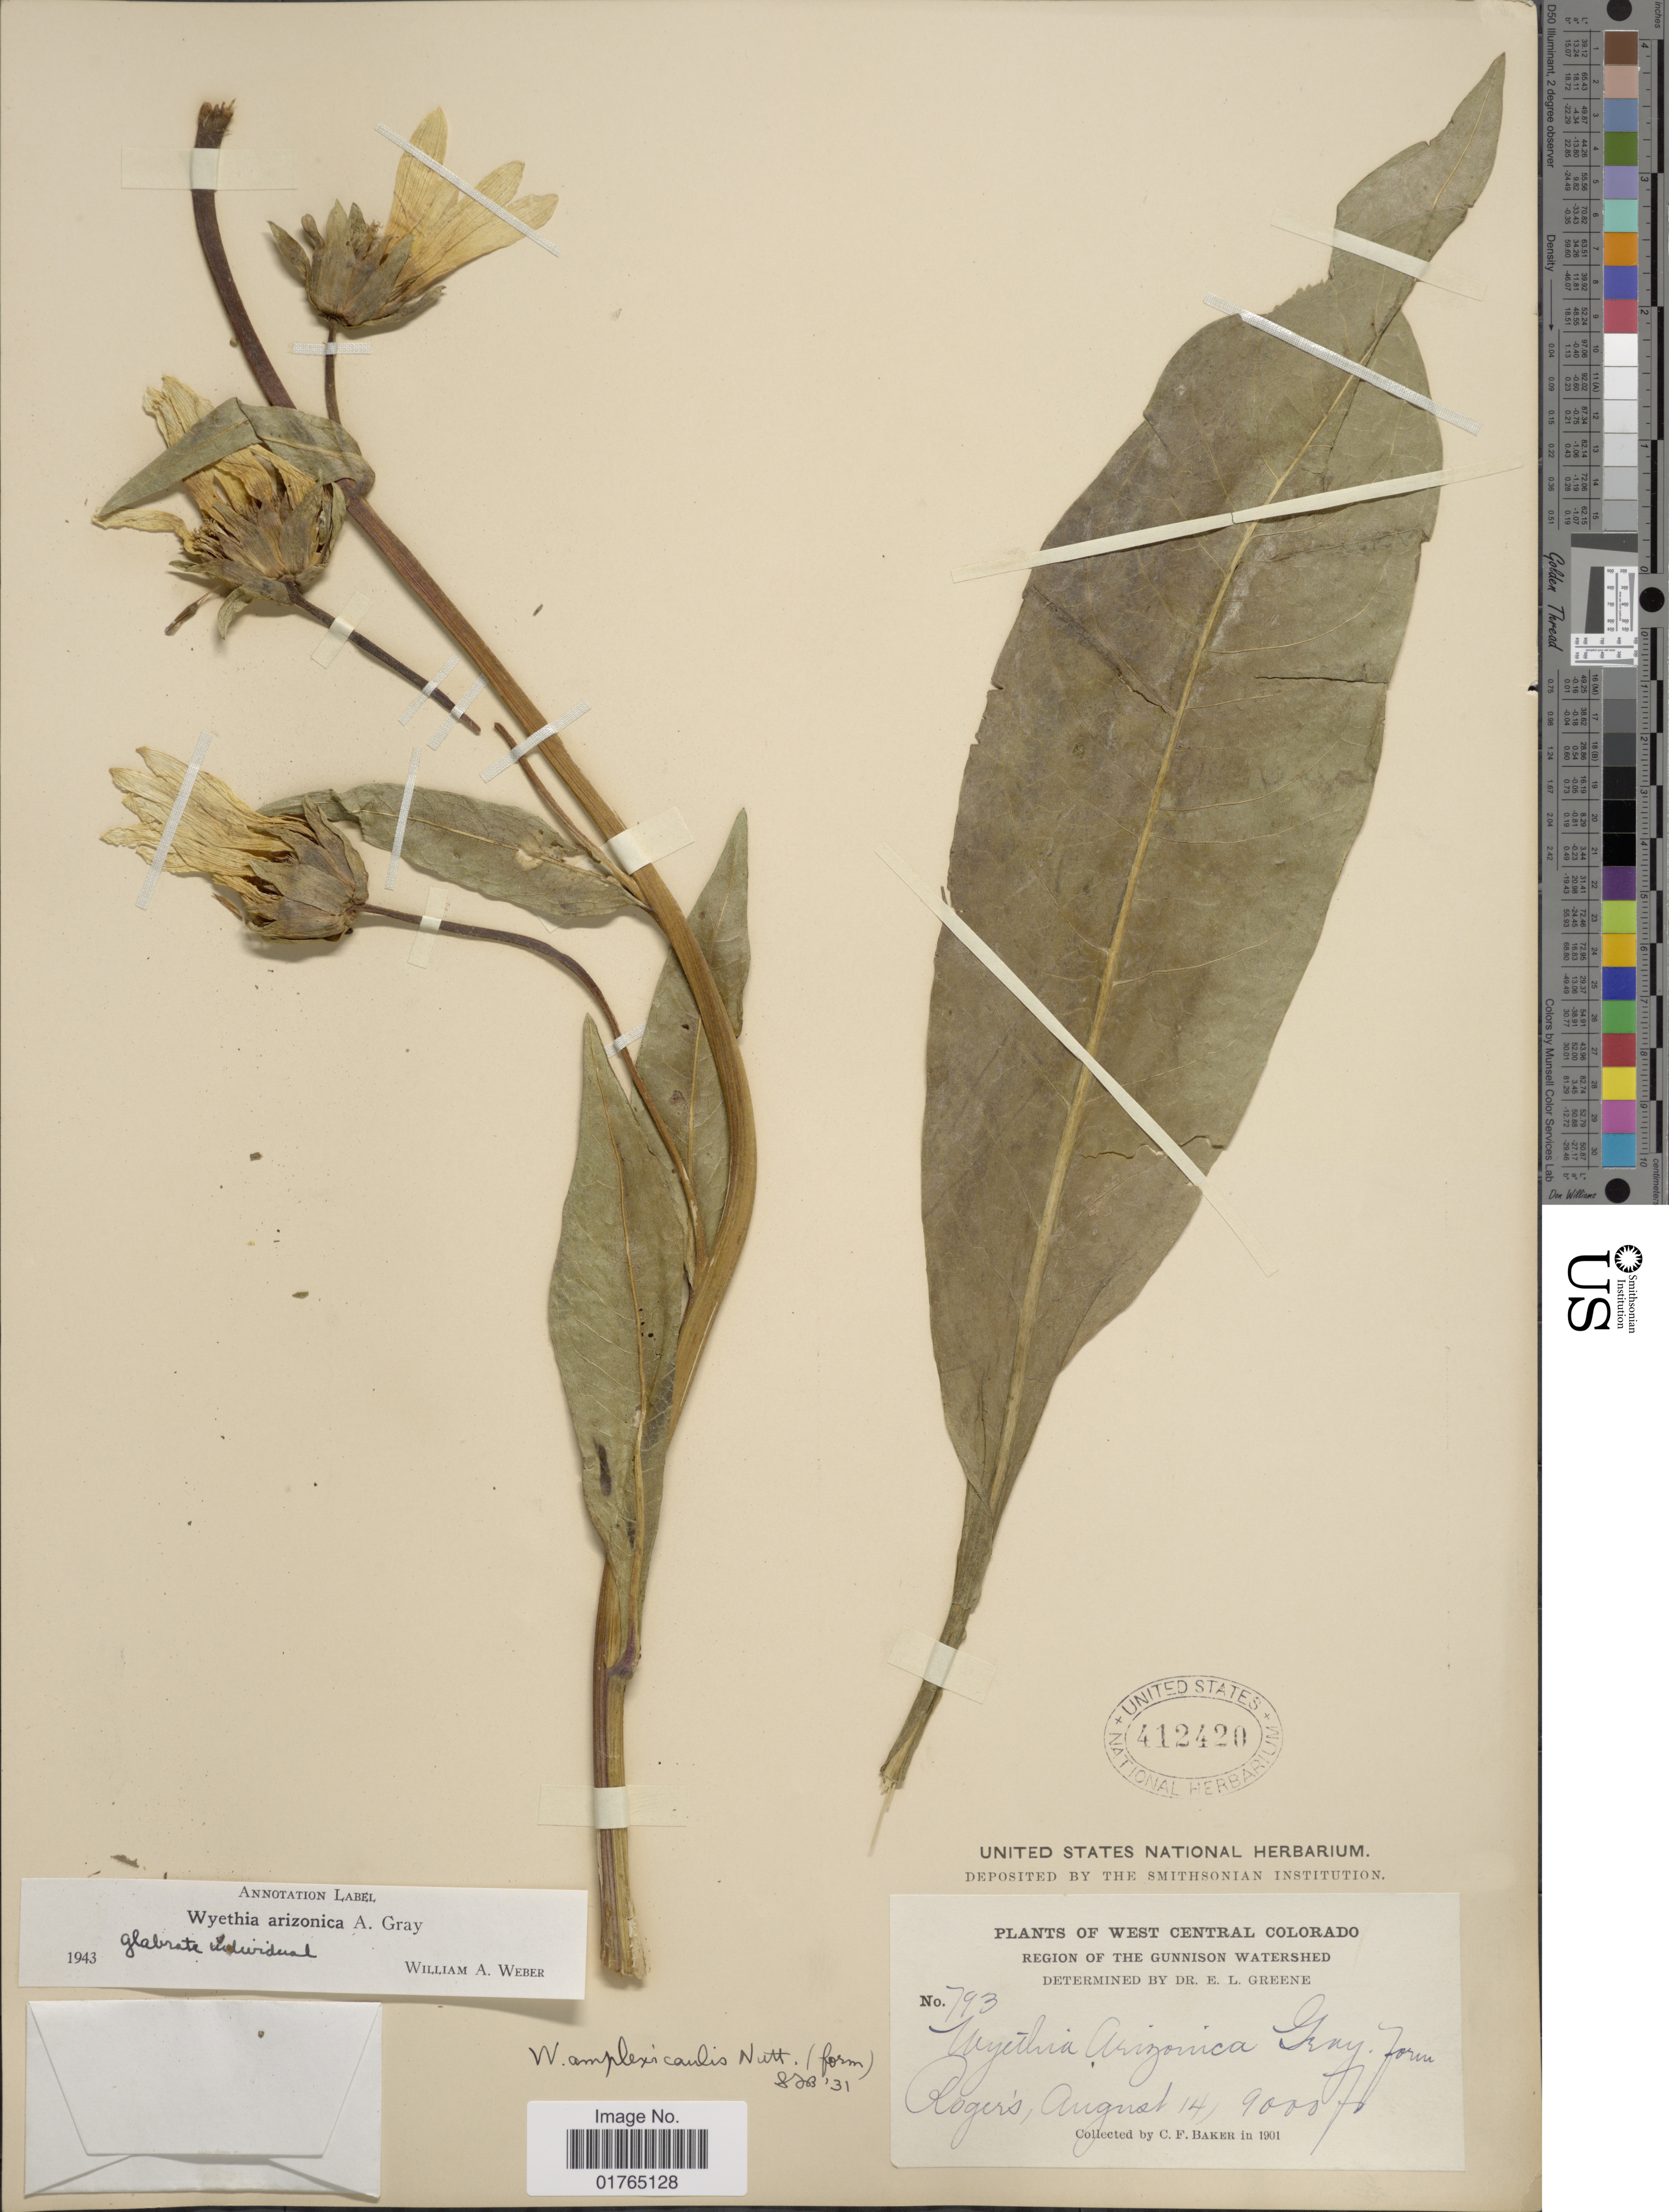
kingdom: Plantae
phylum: Tracheophyta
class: Magnoliopsida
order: Asterales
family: Asteraceae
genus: Wyethia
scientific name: Wyethia arizonica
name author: A. Gray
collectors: C. F. Baker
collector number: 793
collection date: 1901-08-14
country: United States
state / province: Colorado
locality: West Central Colorado, region of the Gunnison Watershed, Roger's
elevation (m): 2743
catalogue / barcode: US 412420